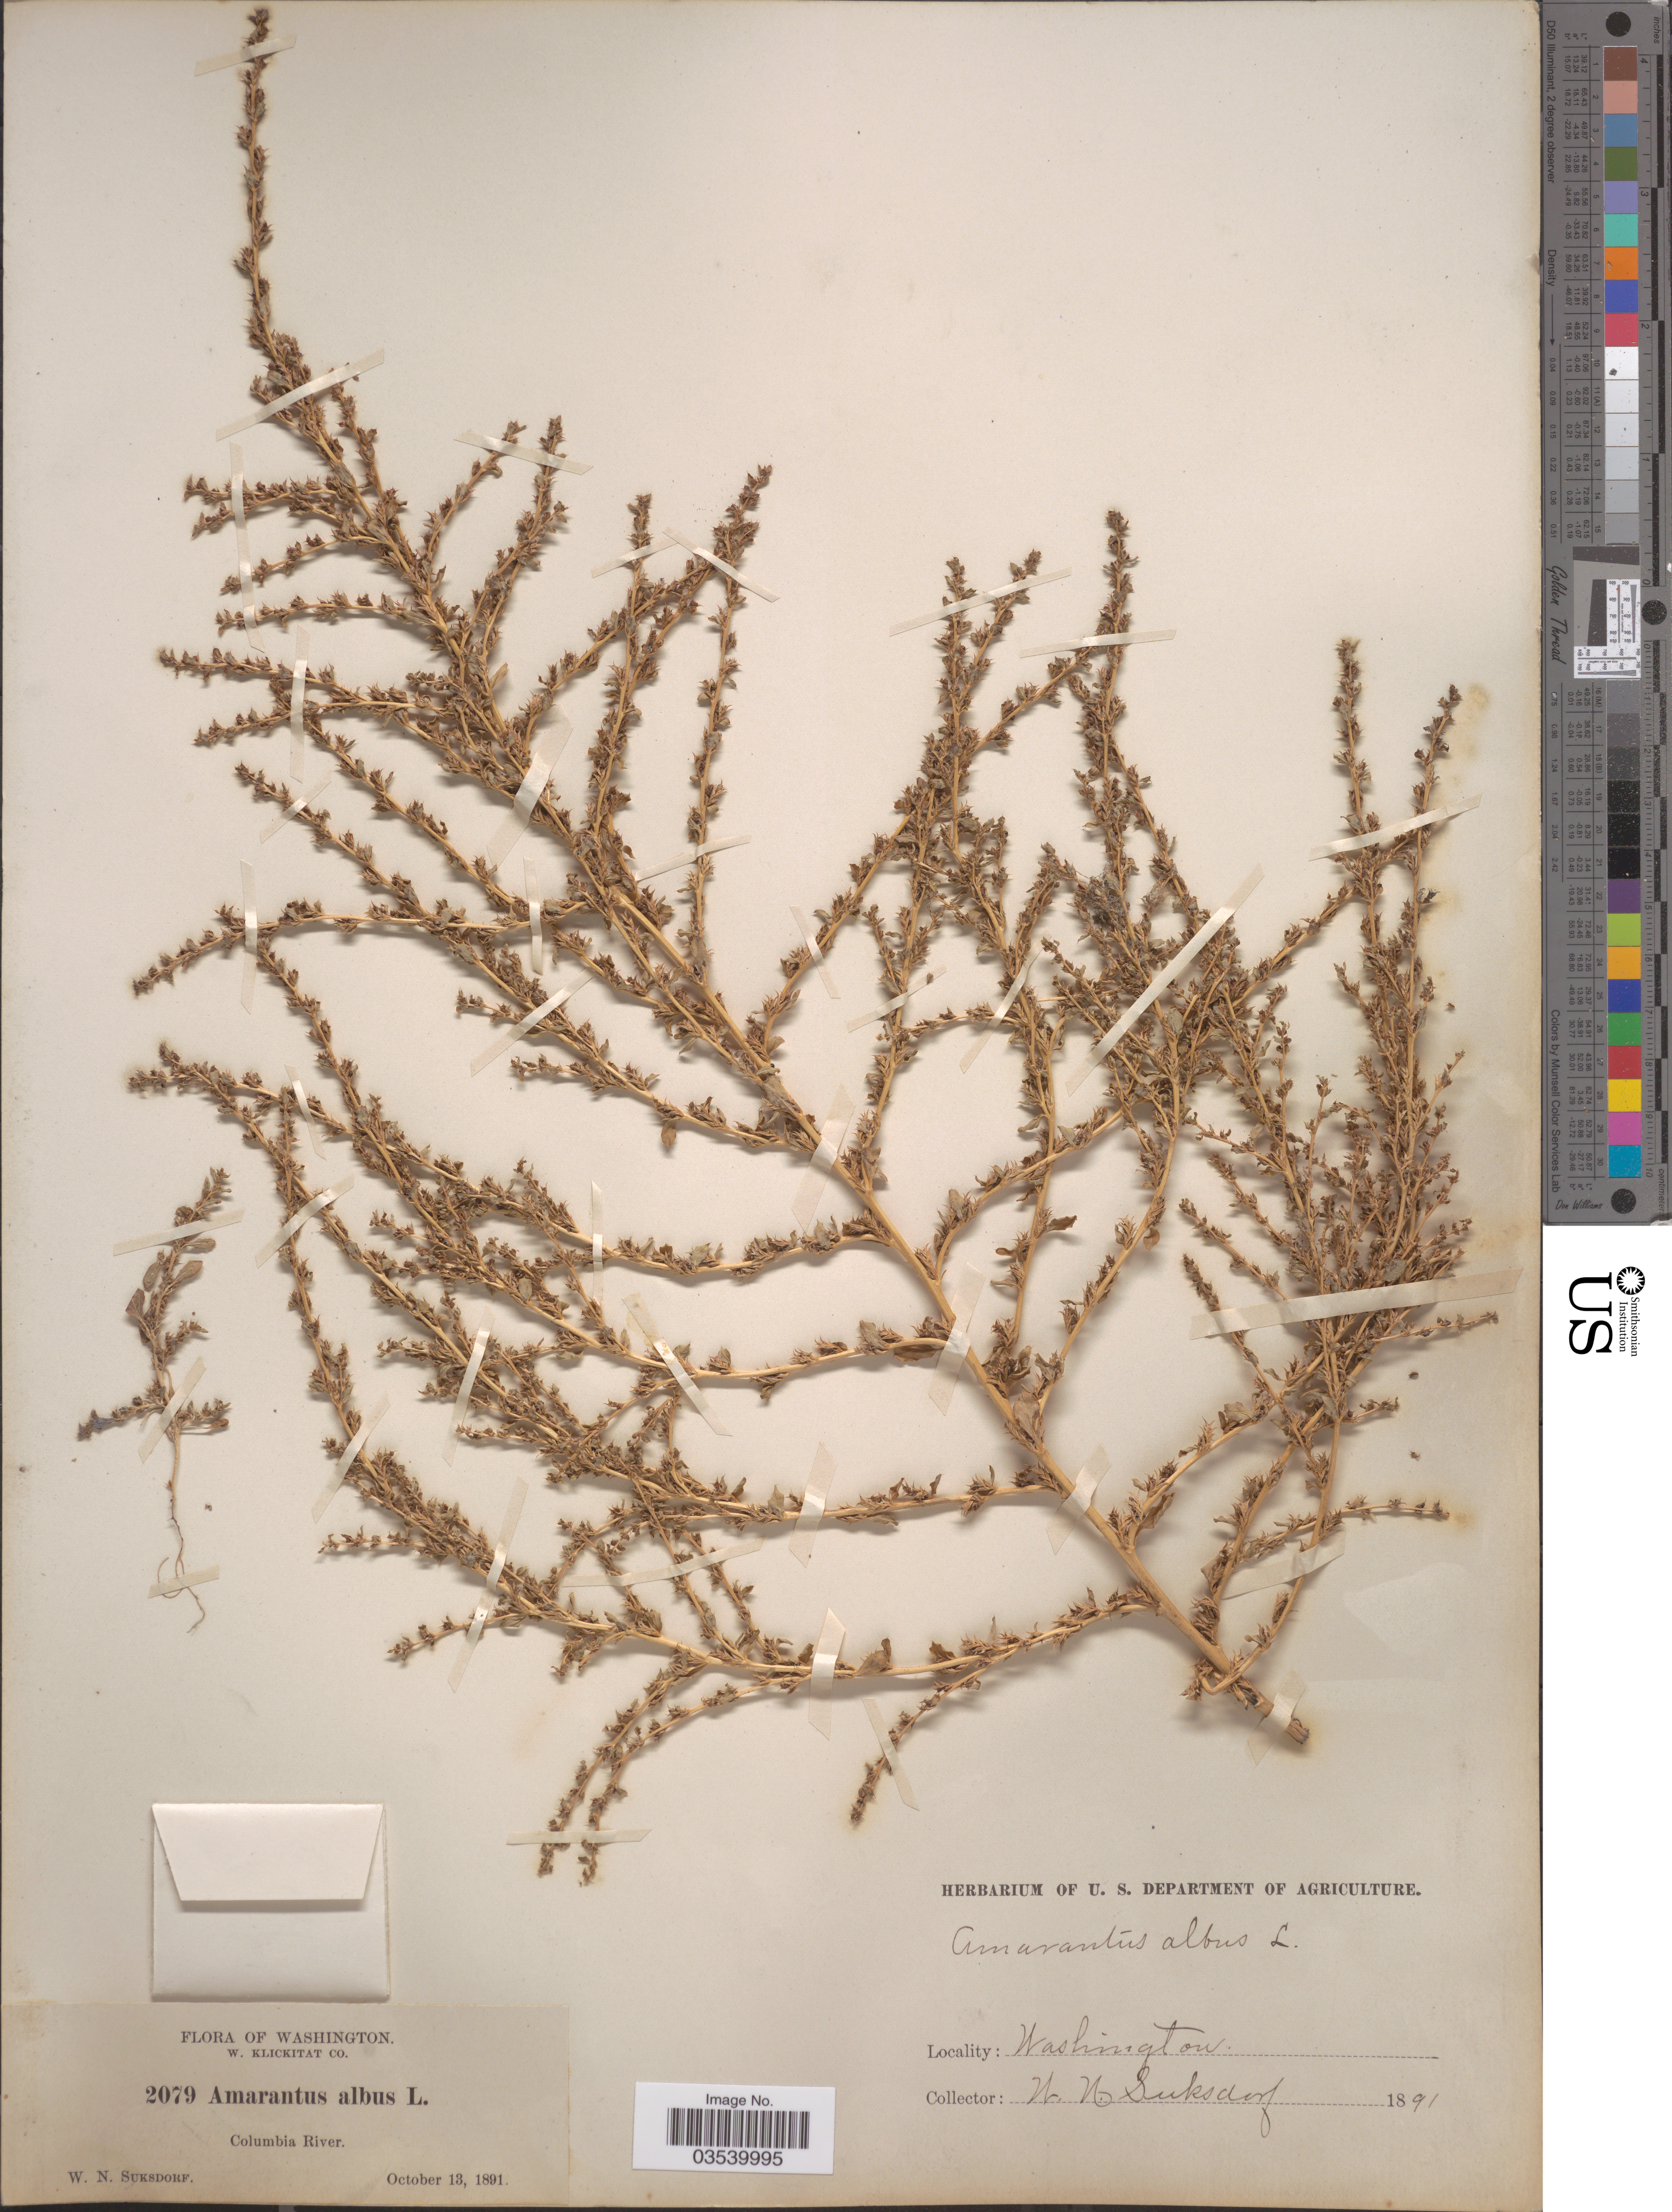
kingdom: Plantae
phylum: Tracheophyta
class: Magnoliopsida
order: Caryophyllales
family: Amaranthaceae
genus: Amaranthus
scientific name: Amaranthus albus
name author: L.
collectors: W. N. Suksdorf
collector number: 2079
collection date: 1891-10-13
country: United States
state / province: Washington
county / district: Klickitat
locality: W. Klickitat Co. Columbia River.